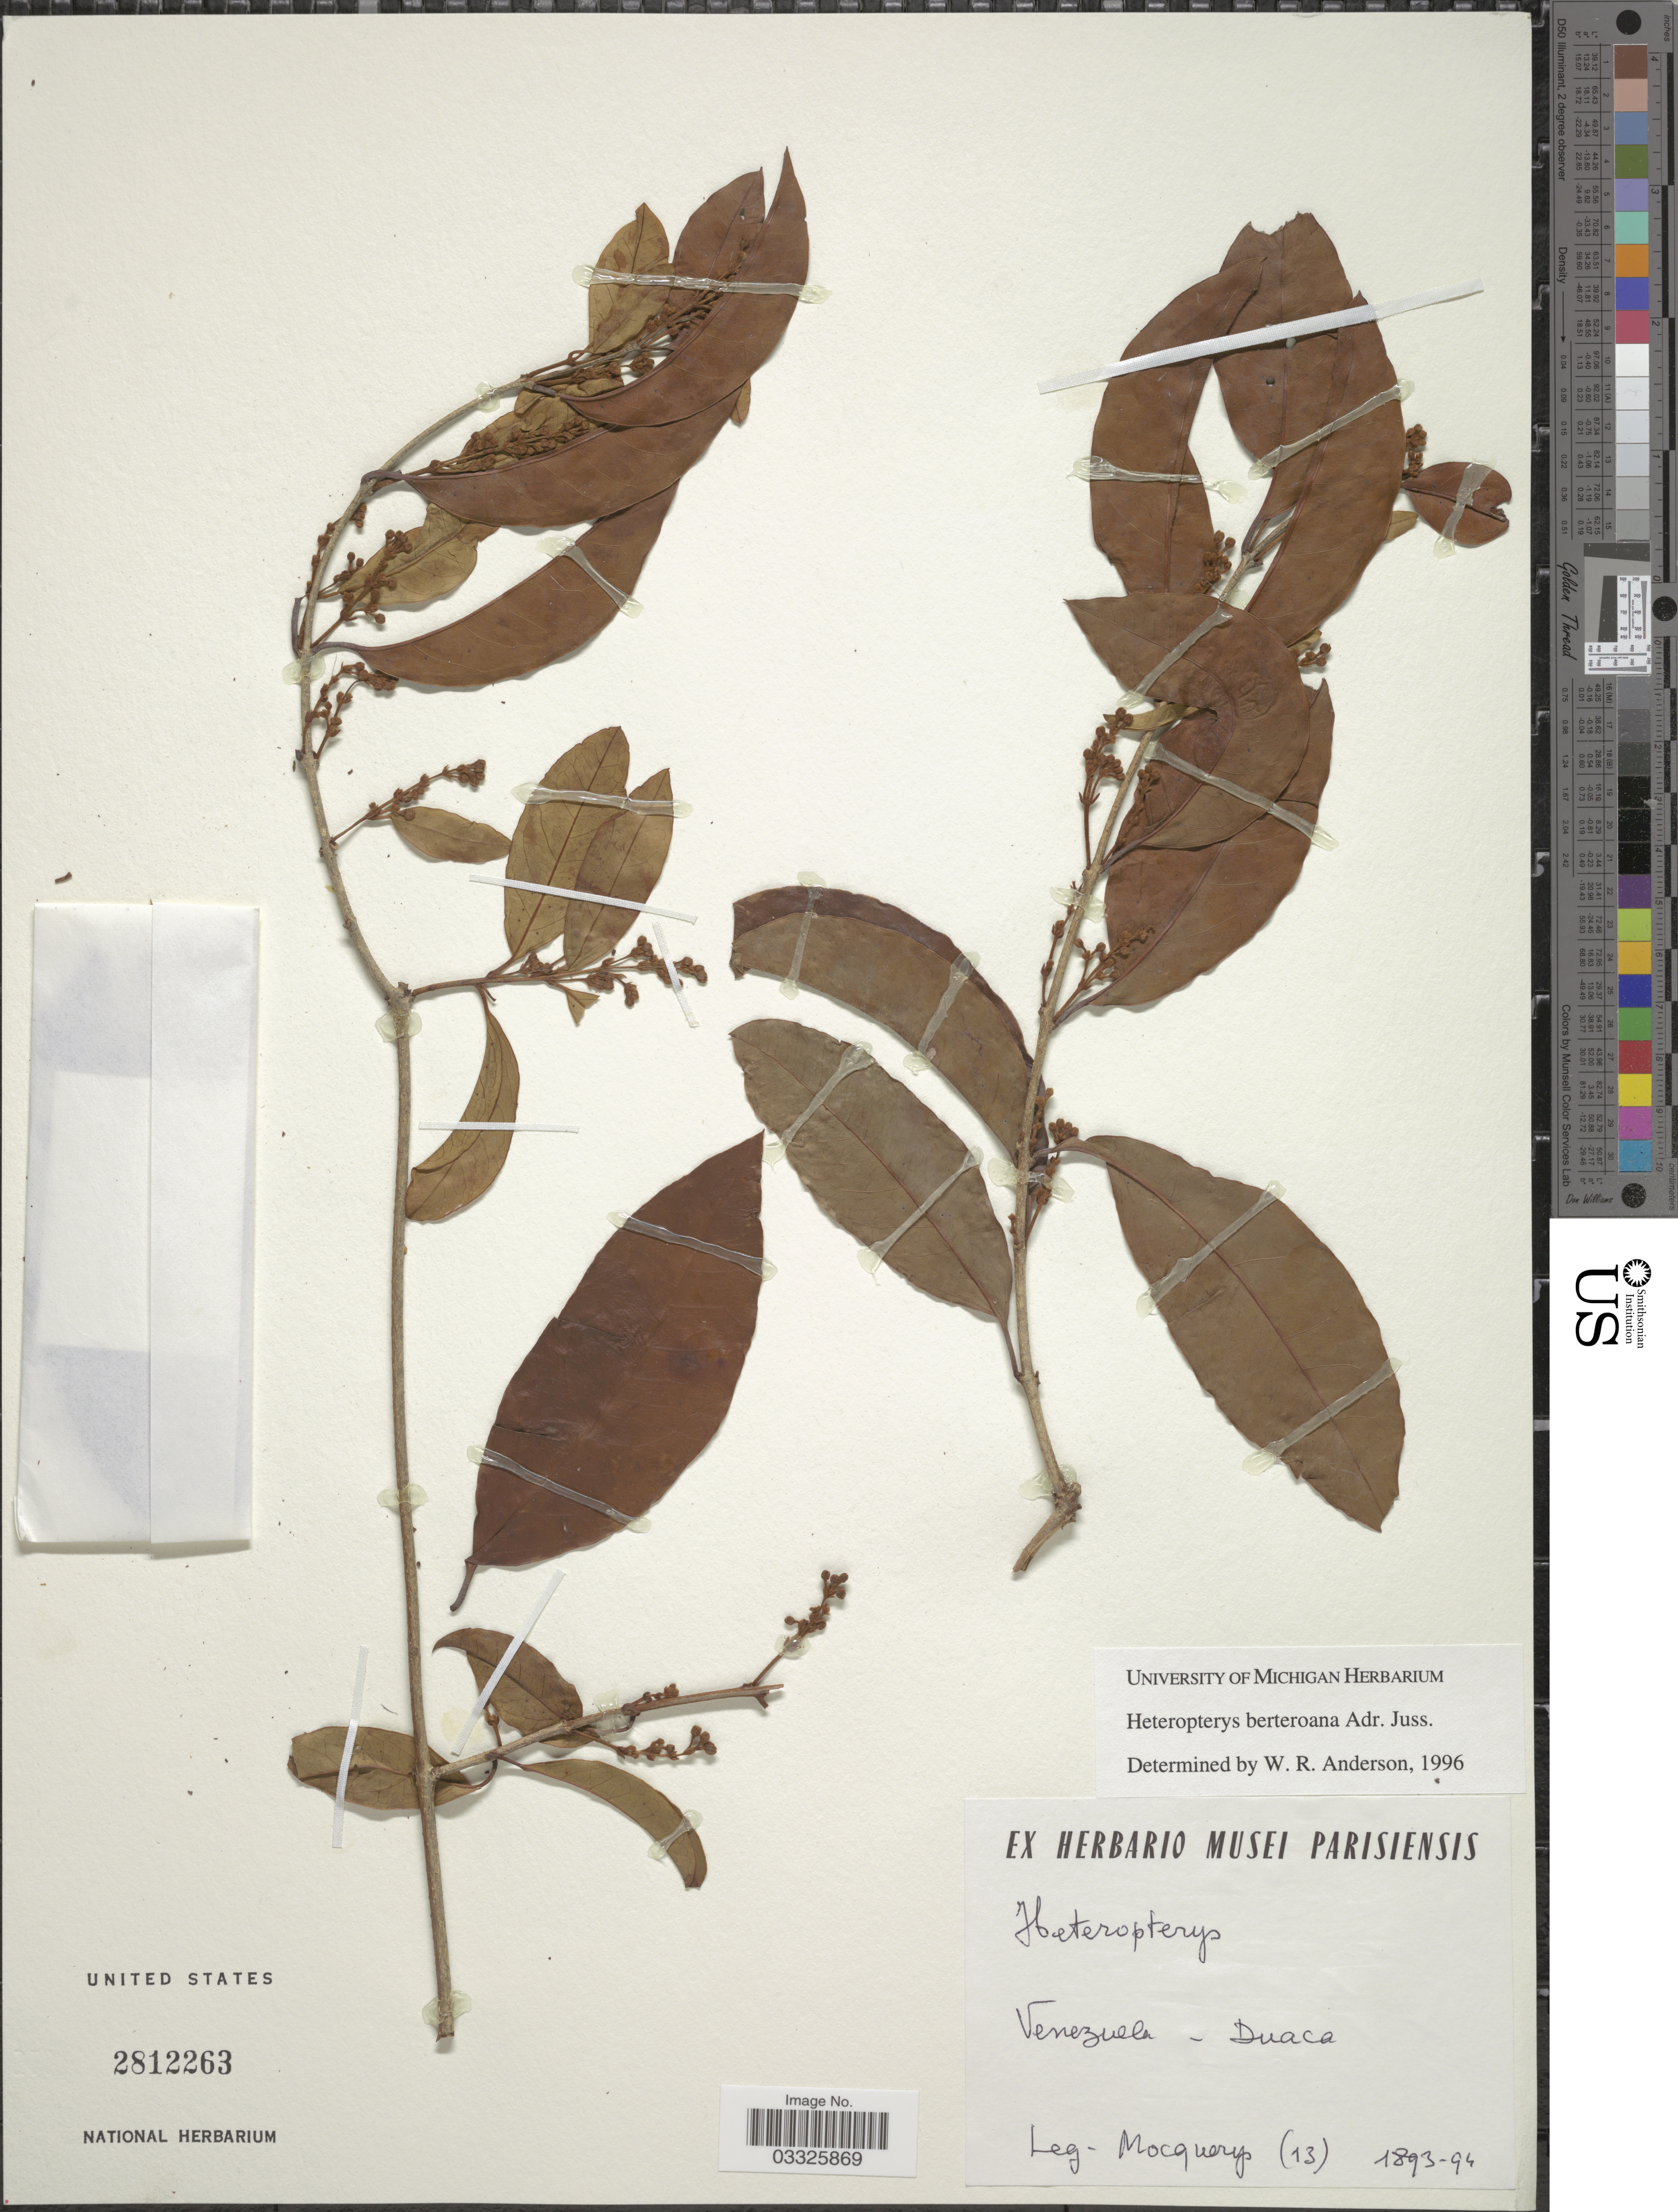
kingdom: Plantae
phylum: Tracheophyta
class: Magnoliopsida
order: Malpighiales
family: Malpighiaceae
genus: Heteropterys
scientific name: Heteropterys berteroana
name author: A. Juss.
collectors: A. Mocquerys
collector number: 13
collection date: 1893/1894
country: Venezuela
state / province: Lara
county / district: Crespo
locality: Duaca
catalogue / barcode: US 2812263